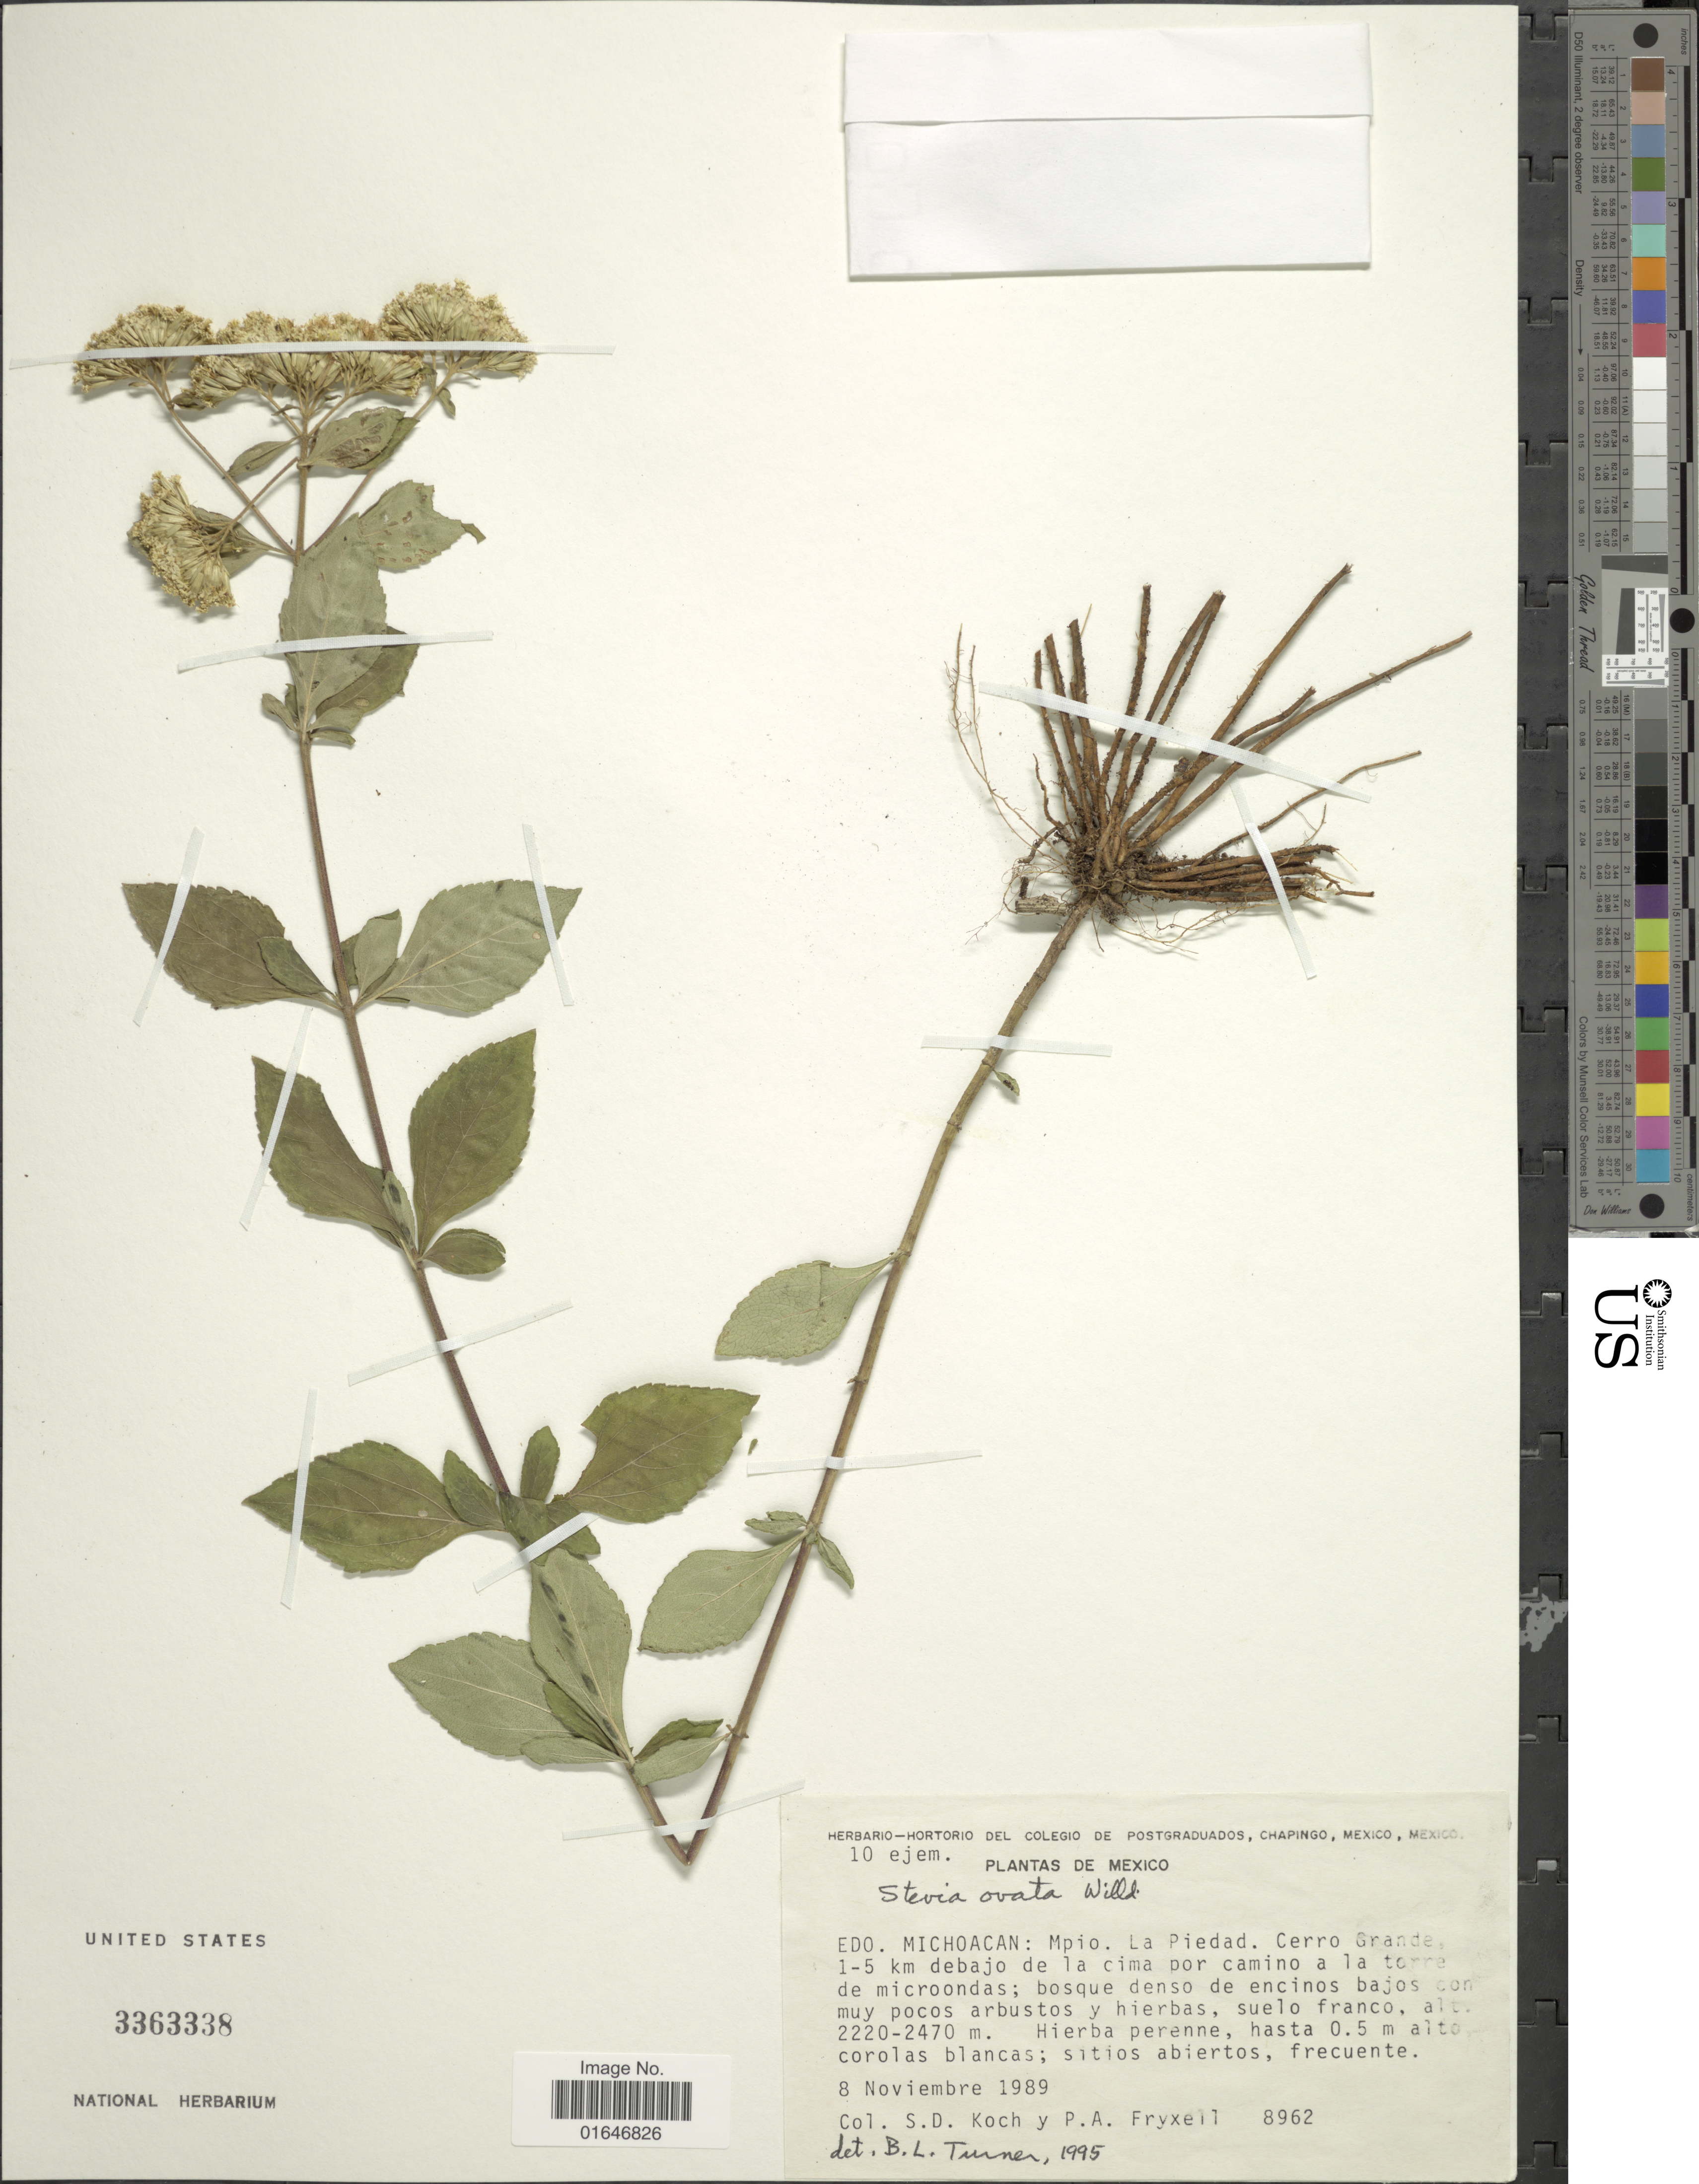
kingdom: Plantae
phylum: Tracheophyta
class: Magnoliopsida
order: Asterales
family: Asteraceae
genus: Stevia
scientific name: Stevia ovata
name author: Willd.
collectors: S. D. Koch & P. A. Fryxell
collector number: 8962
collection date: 1989-11-08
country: Mexico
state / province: Michoacán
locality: Mpio. La Piedad, Cerro Grande, 1-5 km debajo de la cima por camino a la torre de microondas.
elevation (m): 2220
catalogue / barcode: US 3363338